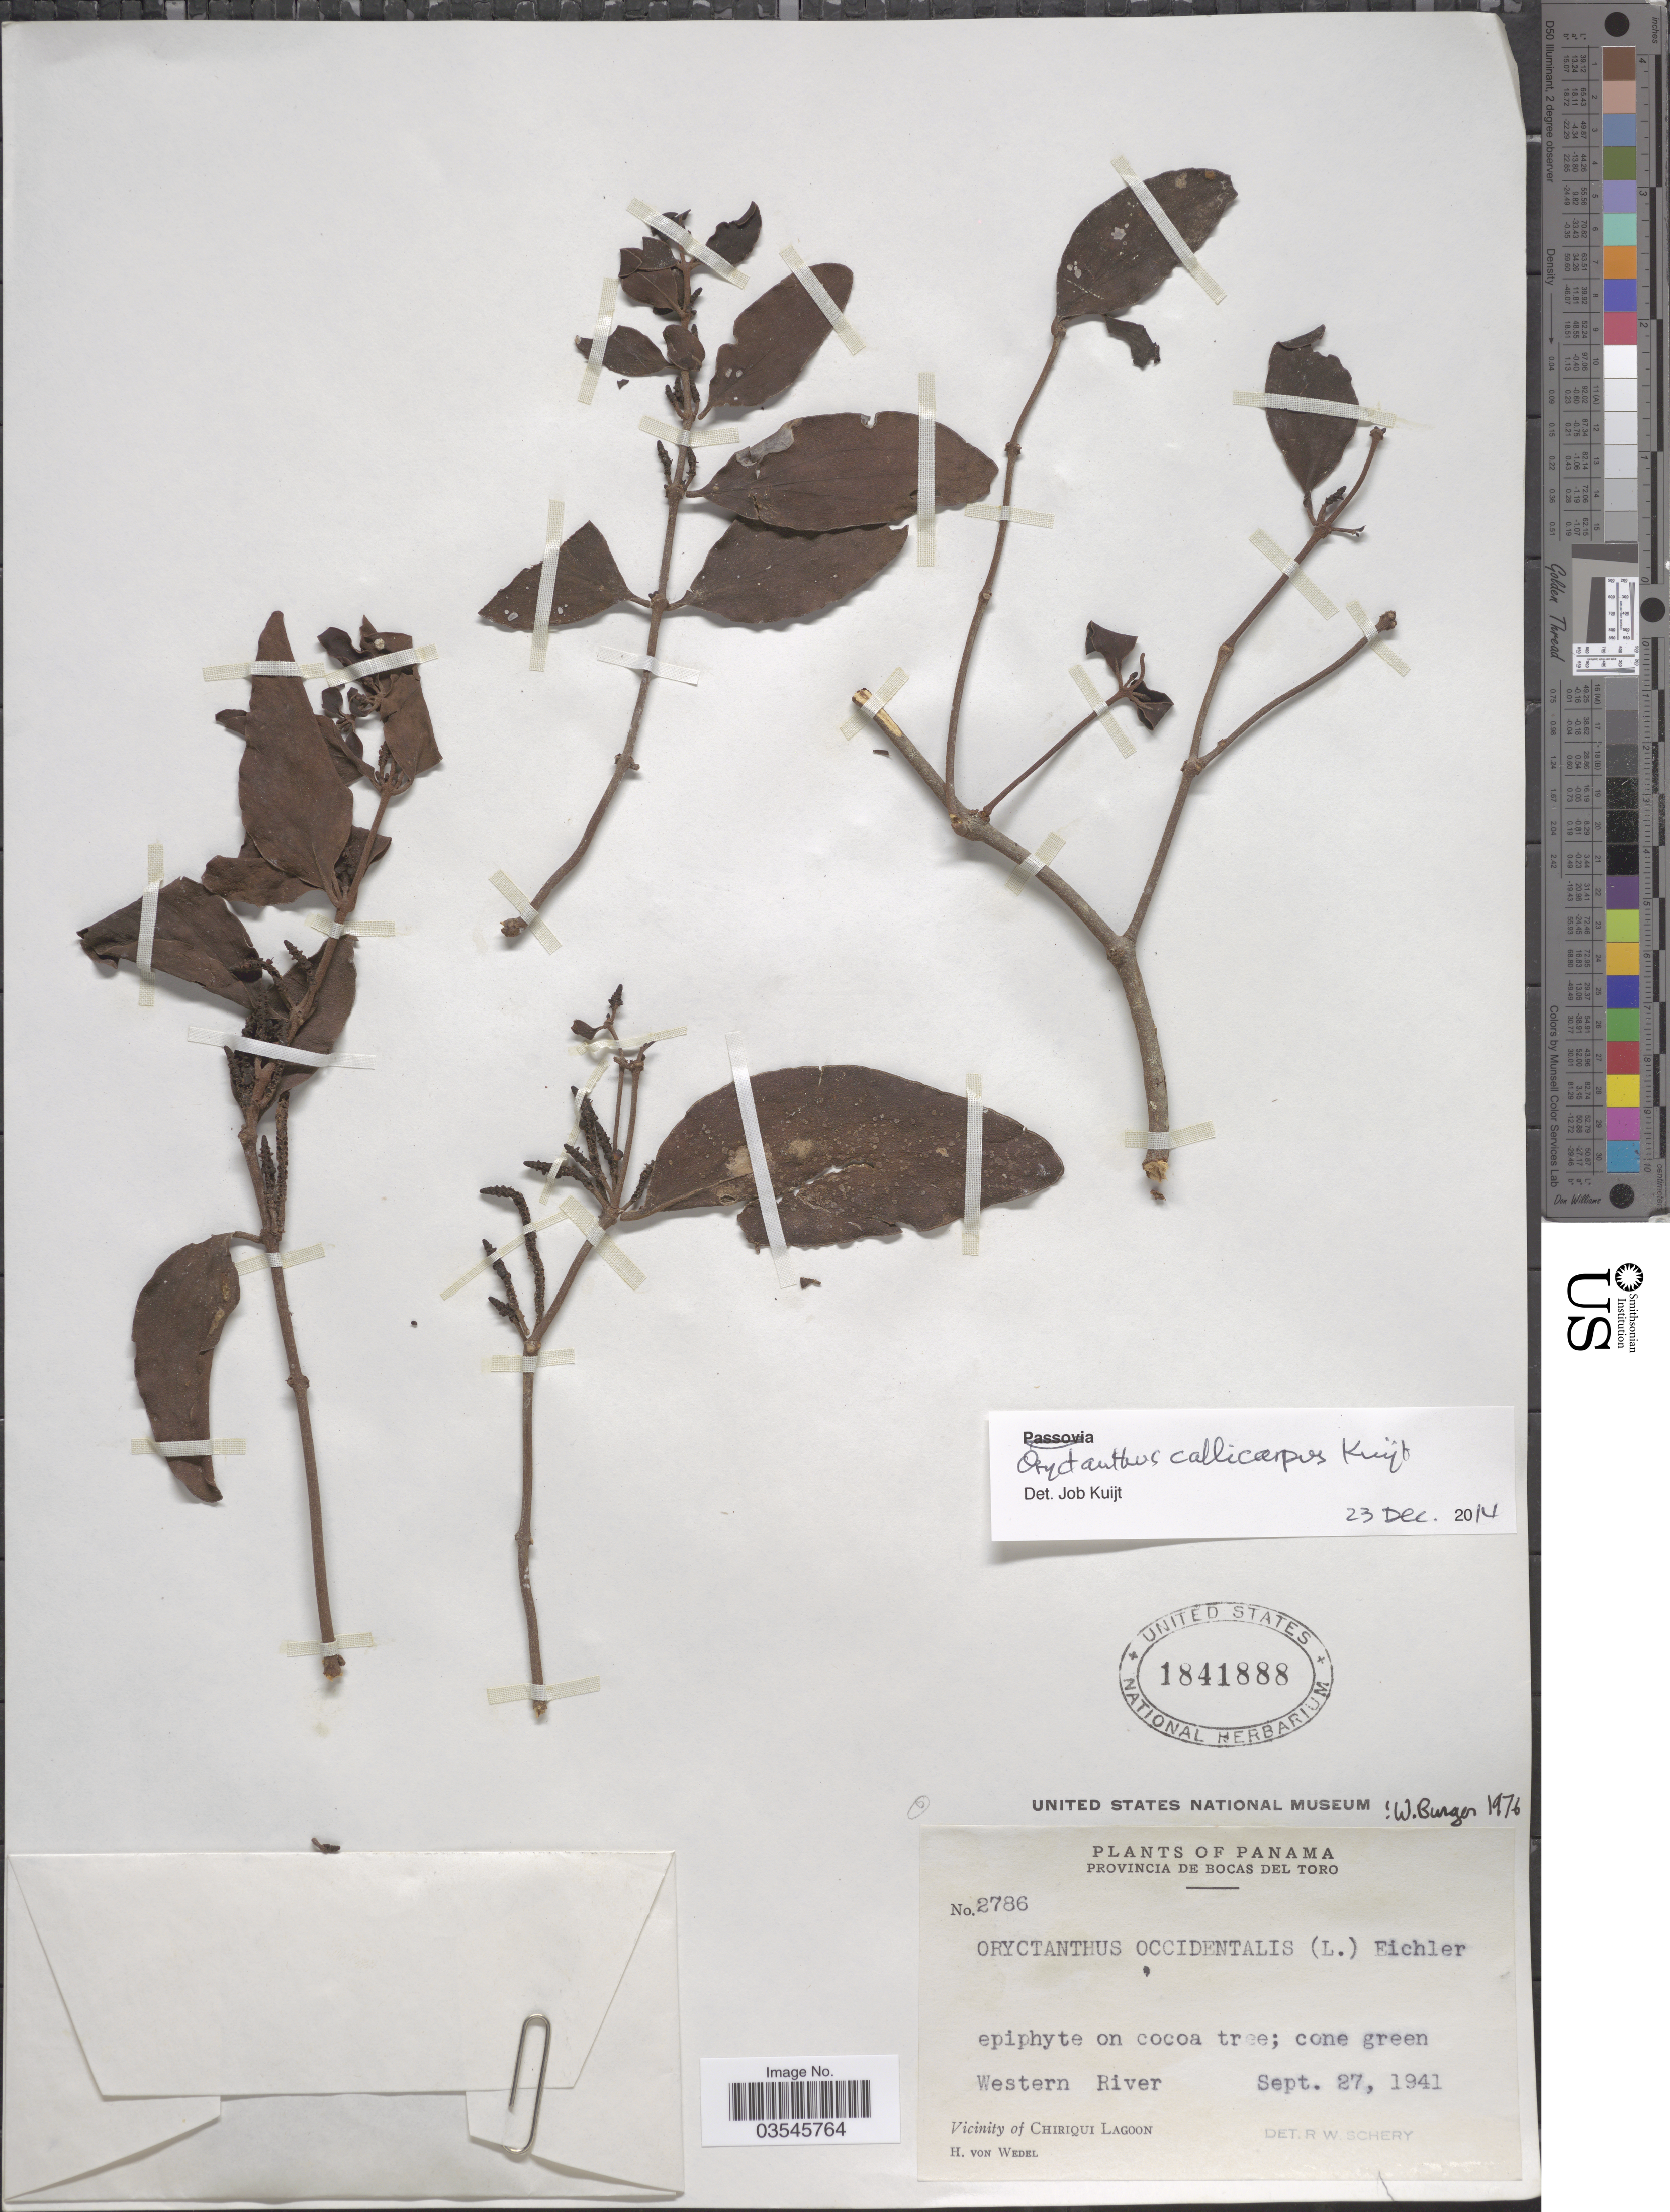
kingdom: Plantae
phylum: Tracheophyta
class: Magnoliopsida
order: Santalales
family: Loranthaceae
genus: Oryctanthus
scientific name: Oryctanthus callicarpus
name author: Kuijt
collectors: H. von Wedel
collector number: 2786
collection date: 1941-09-27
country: Panama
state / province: Bocas del Toro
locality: Western River, Vicinity of Chiriqui Lagoon.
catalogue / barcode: US 1841888